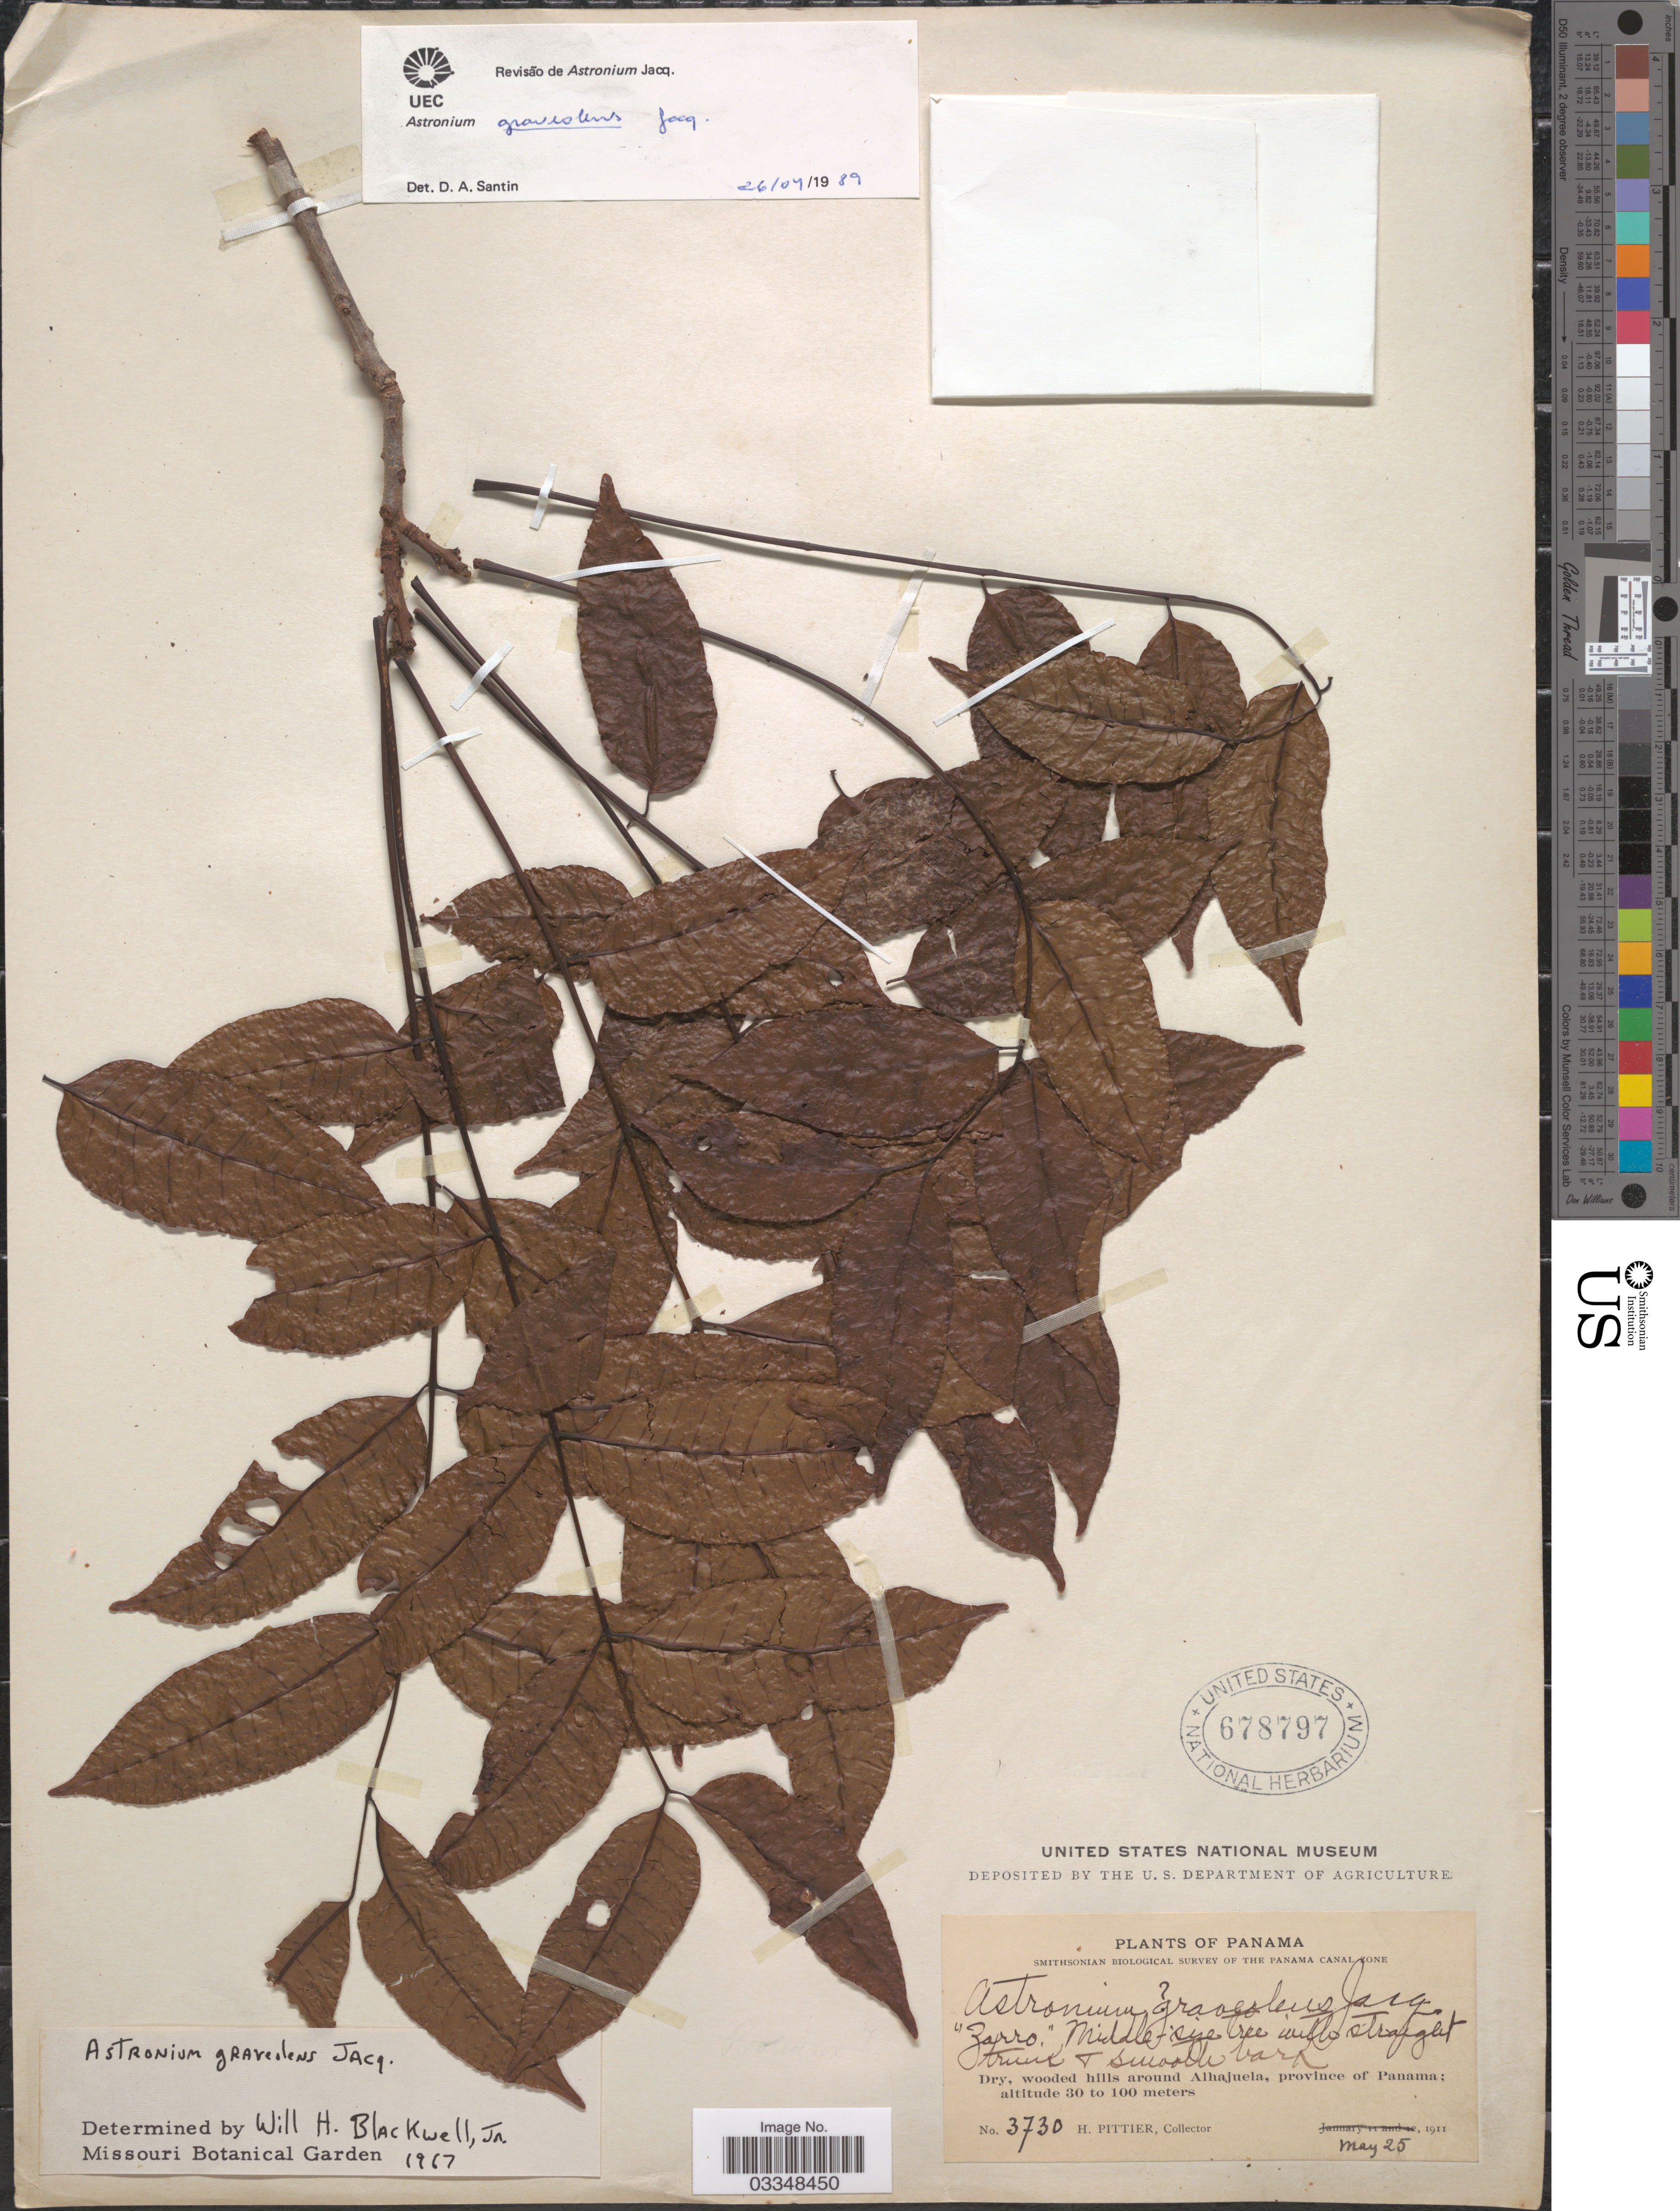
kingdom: Plantae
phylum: Tracheophyta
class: Magnoliopsida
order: Sapindales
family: Anacardiaceae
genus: Astronium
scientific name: Astronium graveolens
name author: Jacq.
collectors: H. F. Pittier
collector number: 3730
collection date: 1911-05-25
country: Panama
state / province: Panamá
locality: Dry, wooded hills around Alhajuela.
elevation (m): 30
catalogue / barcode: US 678797